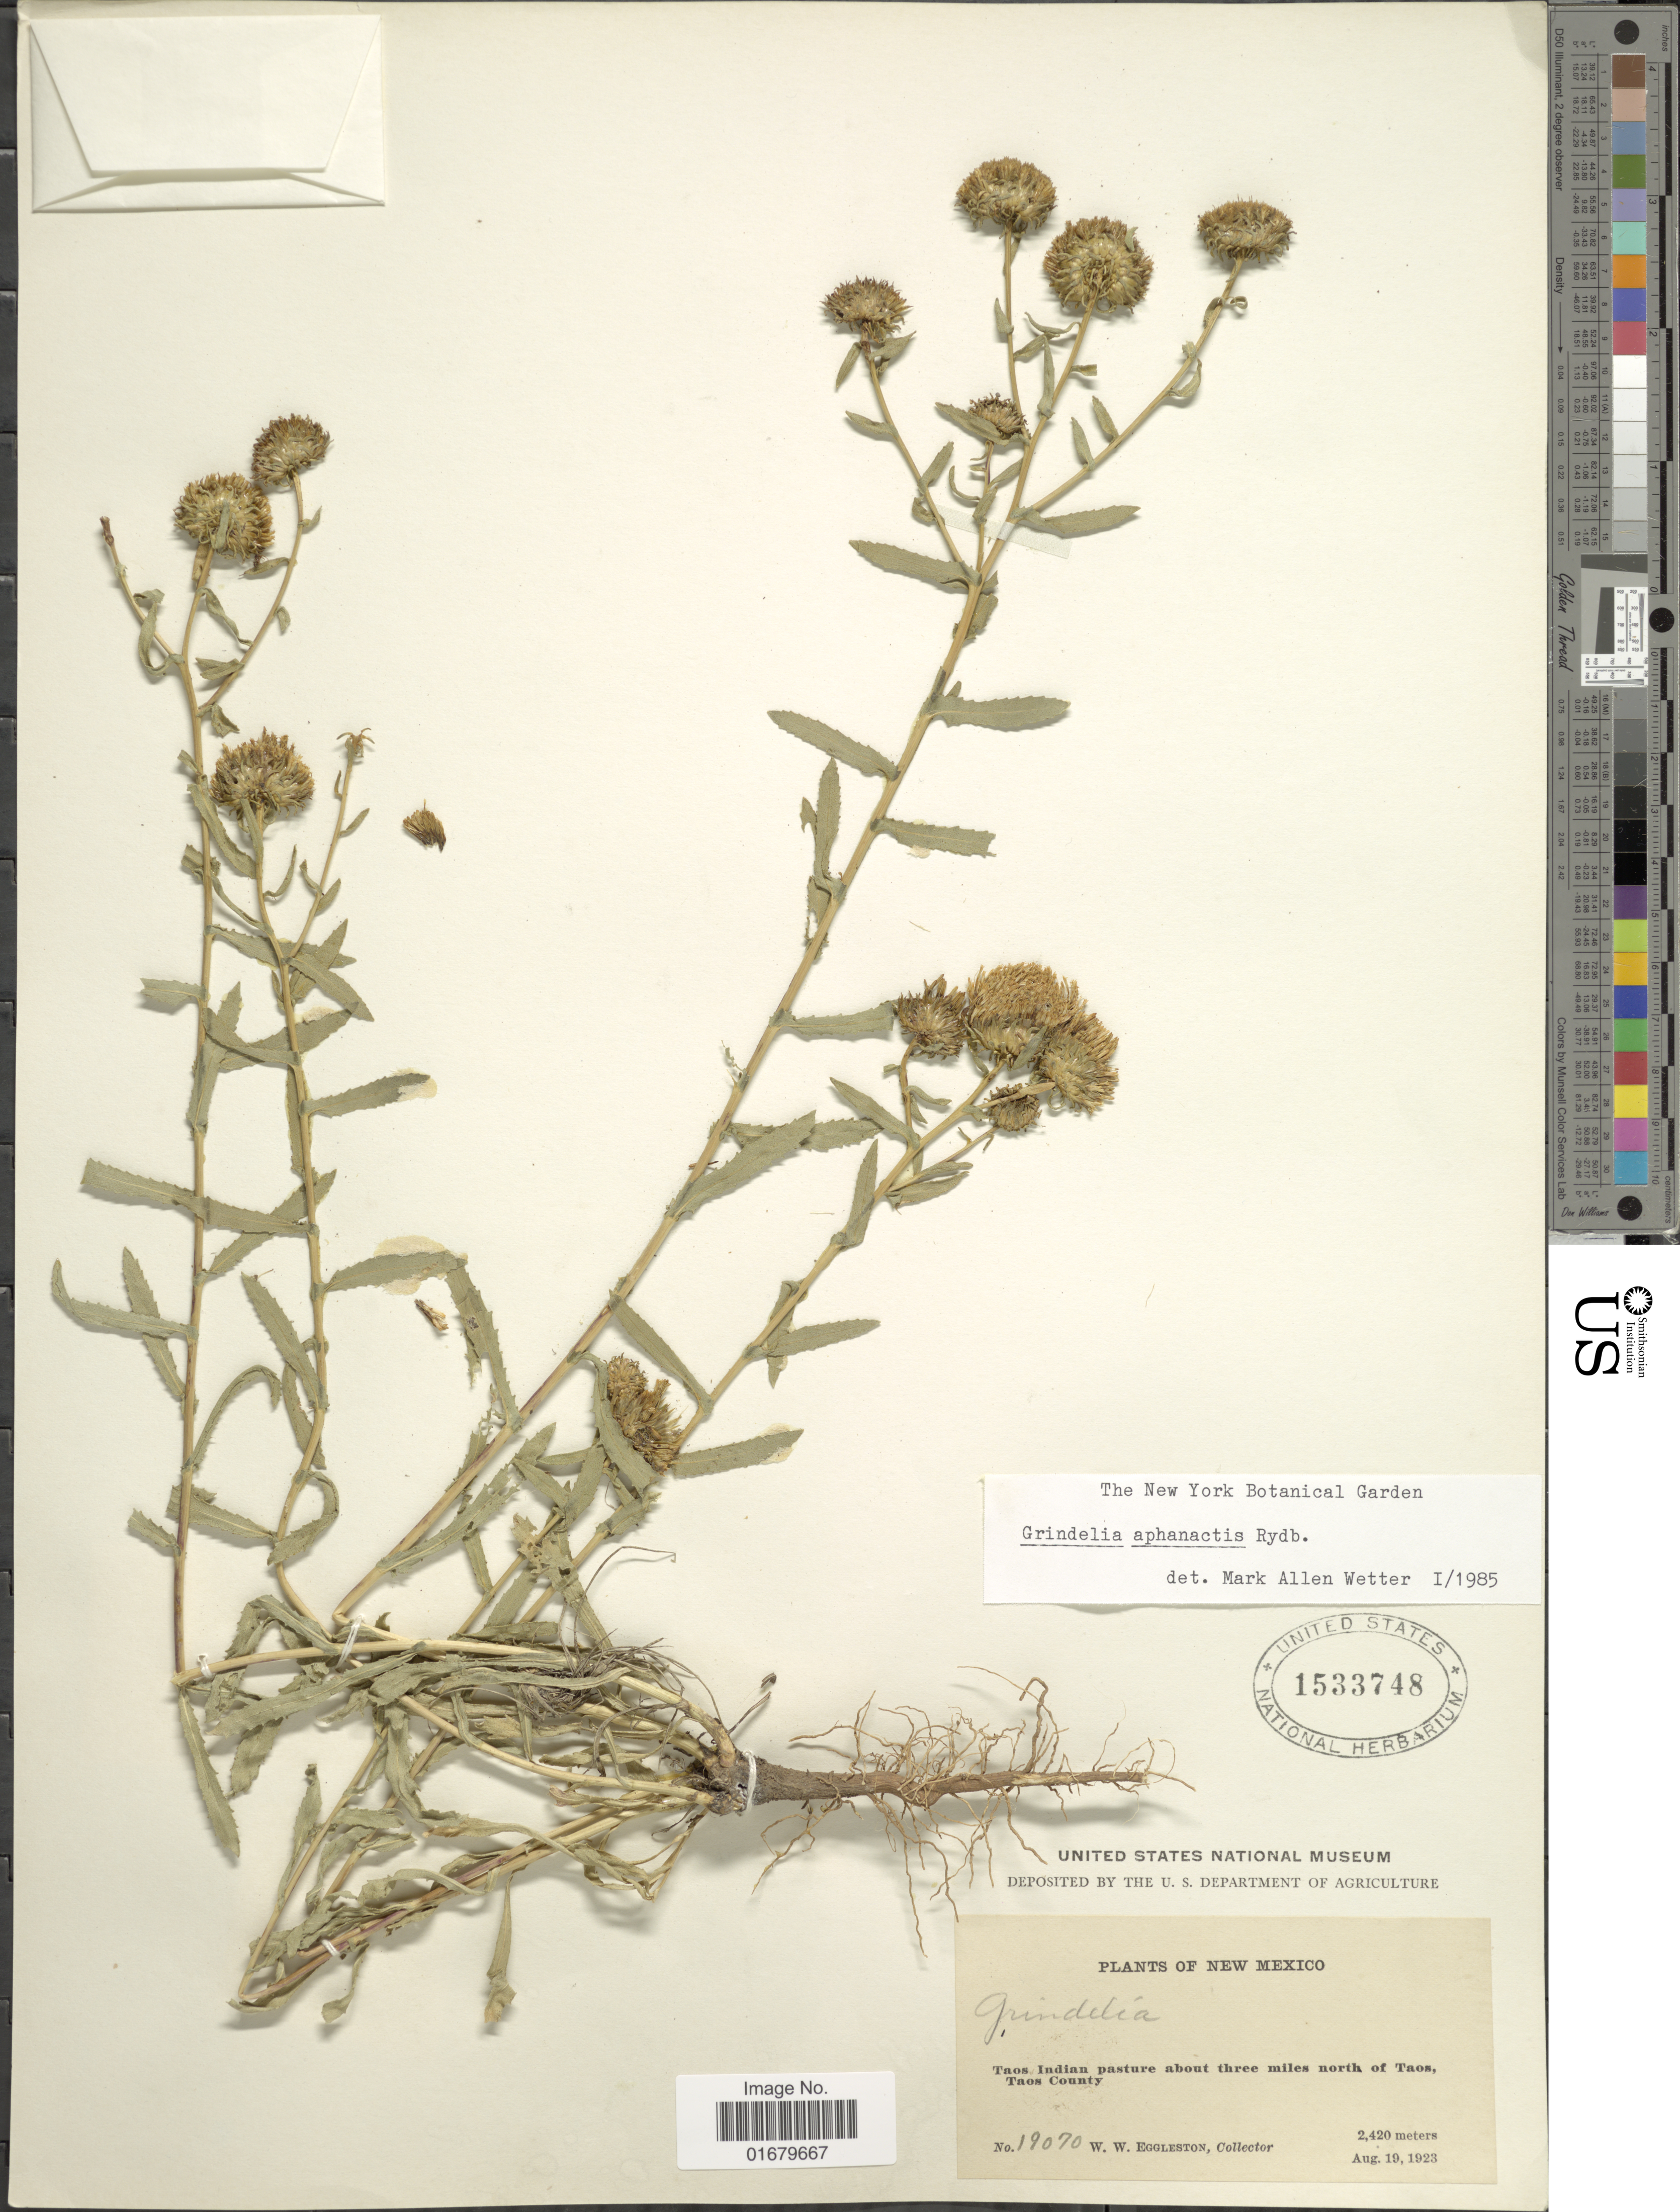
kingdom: Plantae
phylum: Tracheophyta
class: Magnoliopsida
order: Asterales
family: Asteraceae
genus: Grindelia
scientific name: Grindelia aphanactis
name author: Rydb.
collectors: W. W. Eggleston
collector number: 19070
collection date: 1923-08-19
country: United States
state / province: New Mexico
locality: Taos Indian pasture about thee miles north Taos, Taos County.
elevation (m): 2420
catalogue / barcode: US 1533748